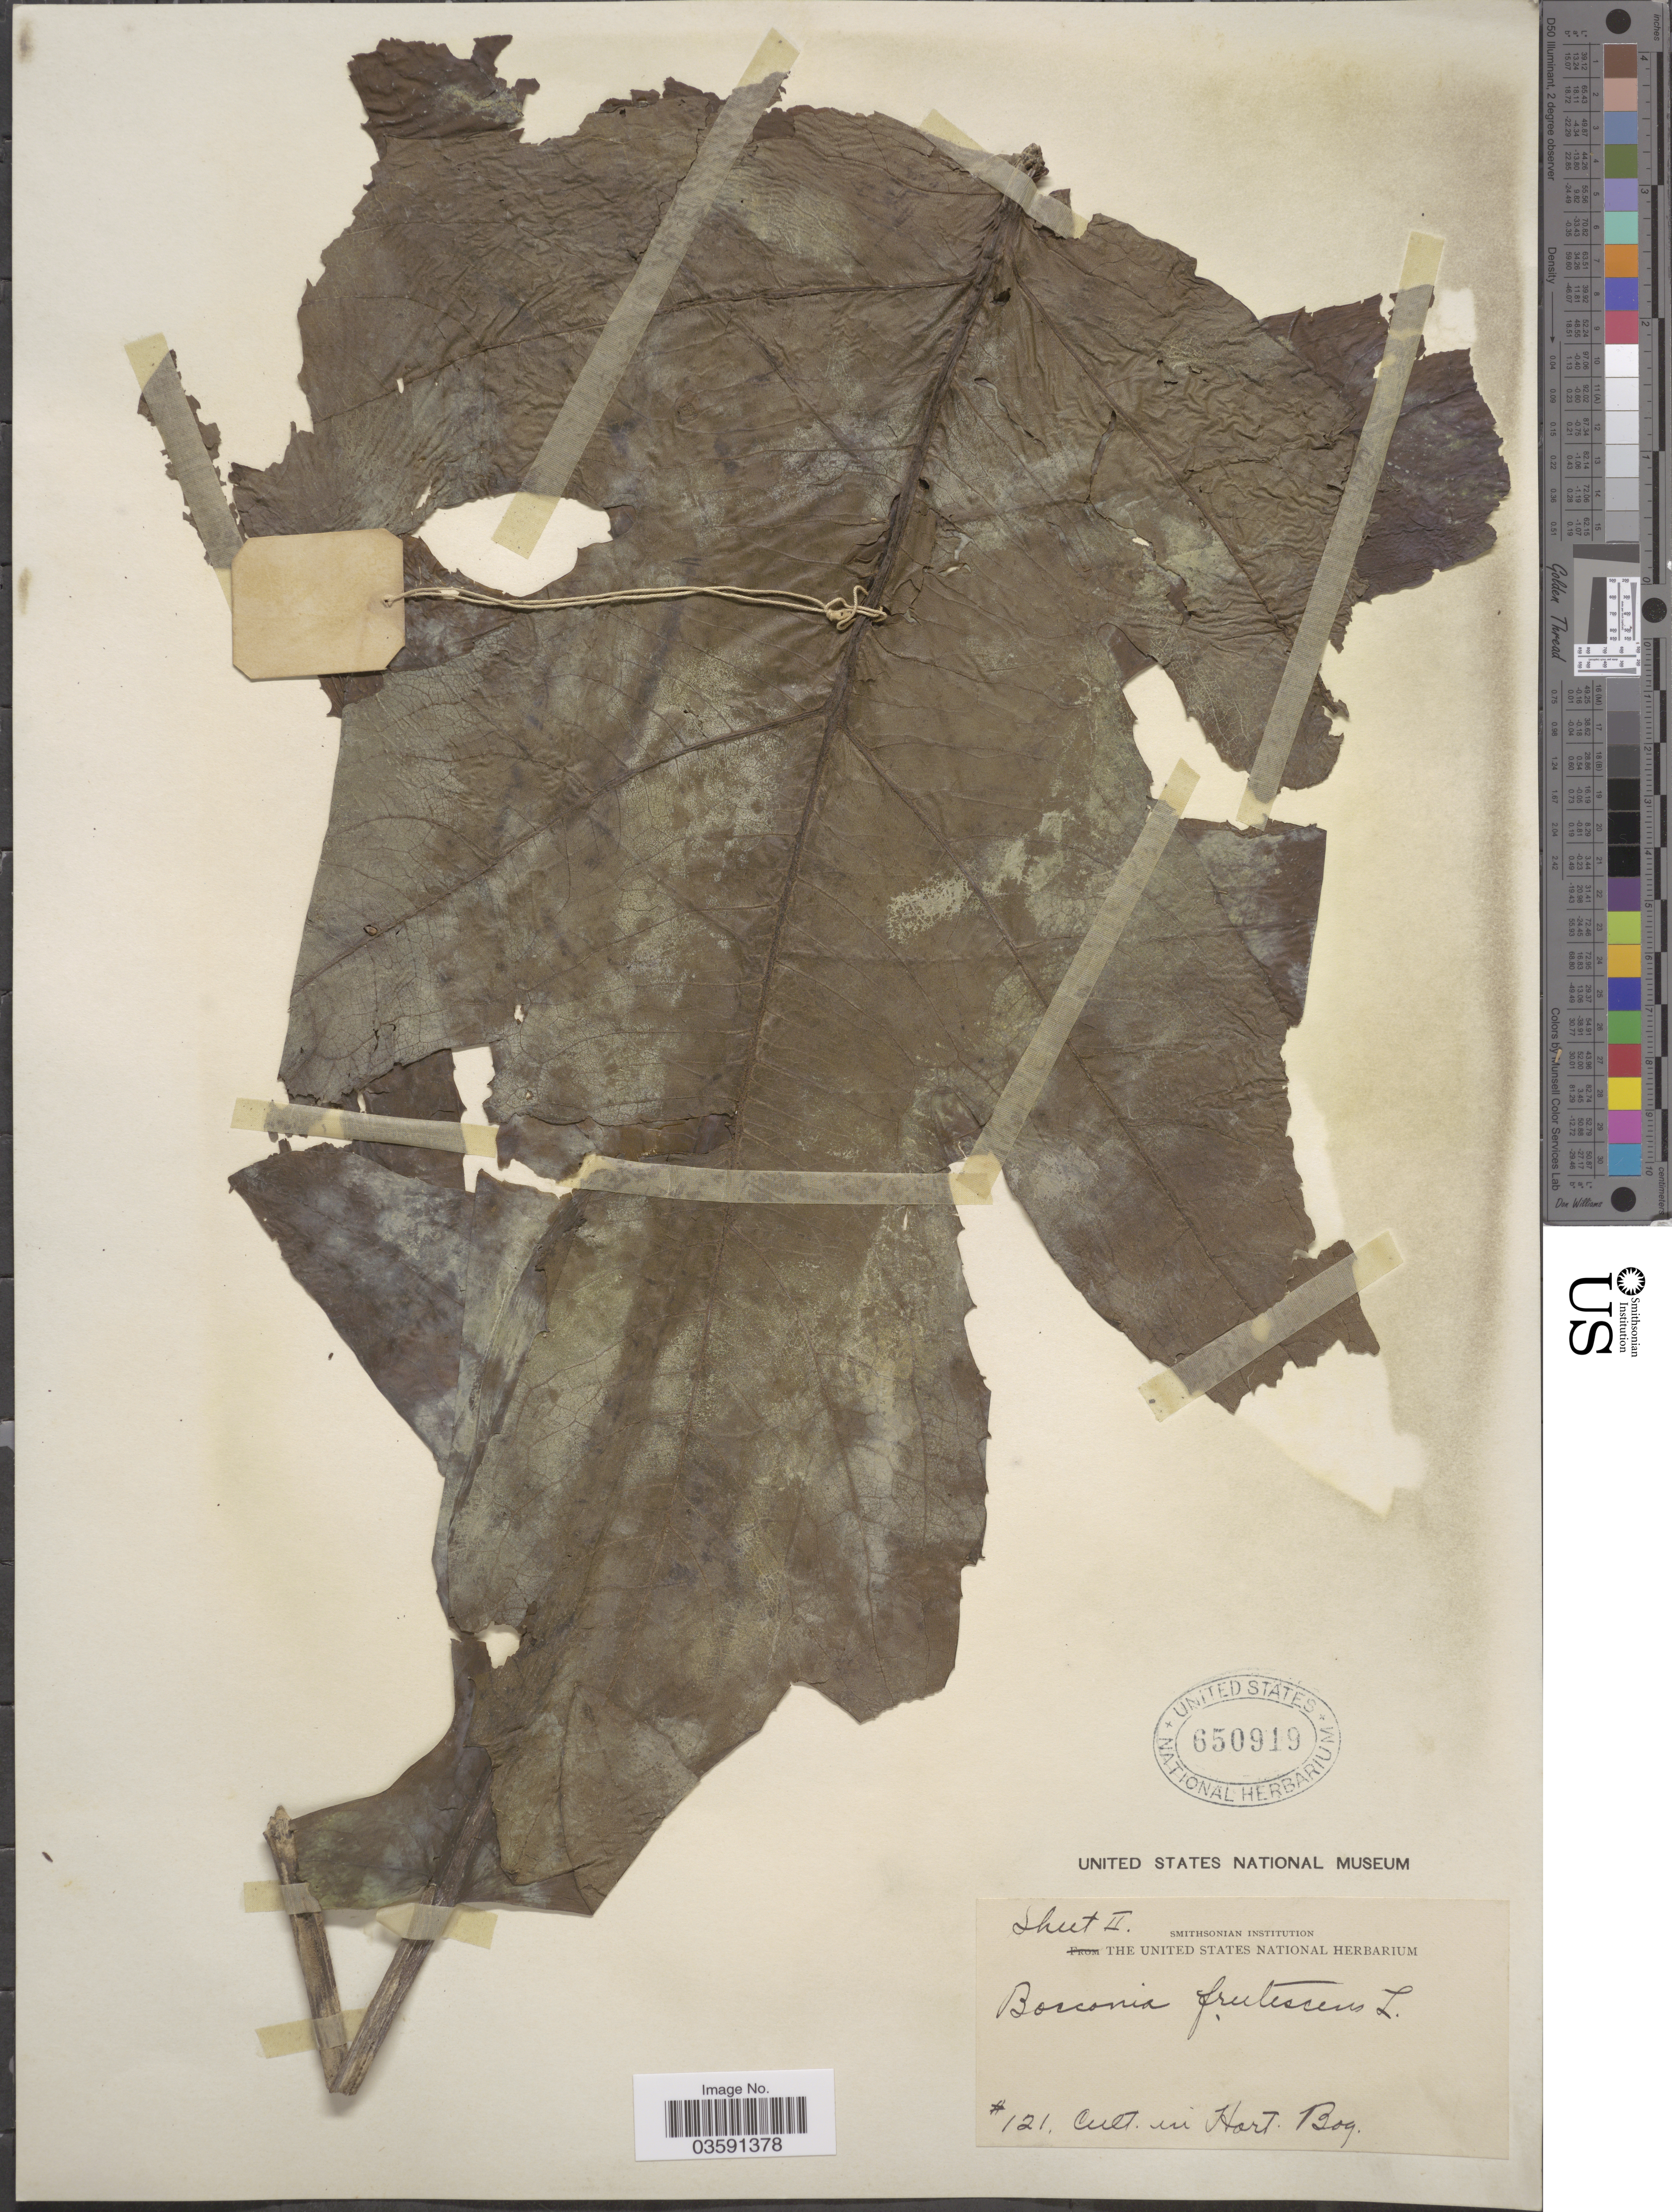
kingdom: Plantae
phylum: Tracheophyta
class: Magnoliopsida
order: Ranunculales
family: Papaveraceae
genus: Bocconia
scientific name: Bocconia frutescens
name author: L.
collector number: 121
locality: Cult. in Hort. Bog.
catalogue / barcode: US 650919